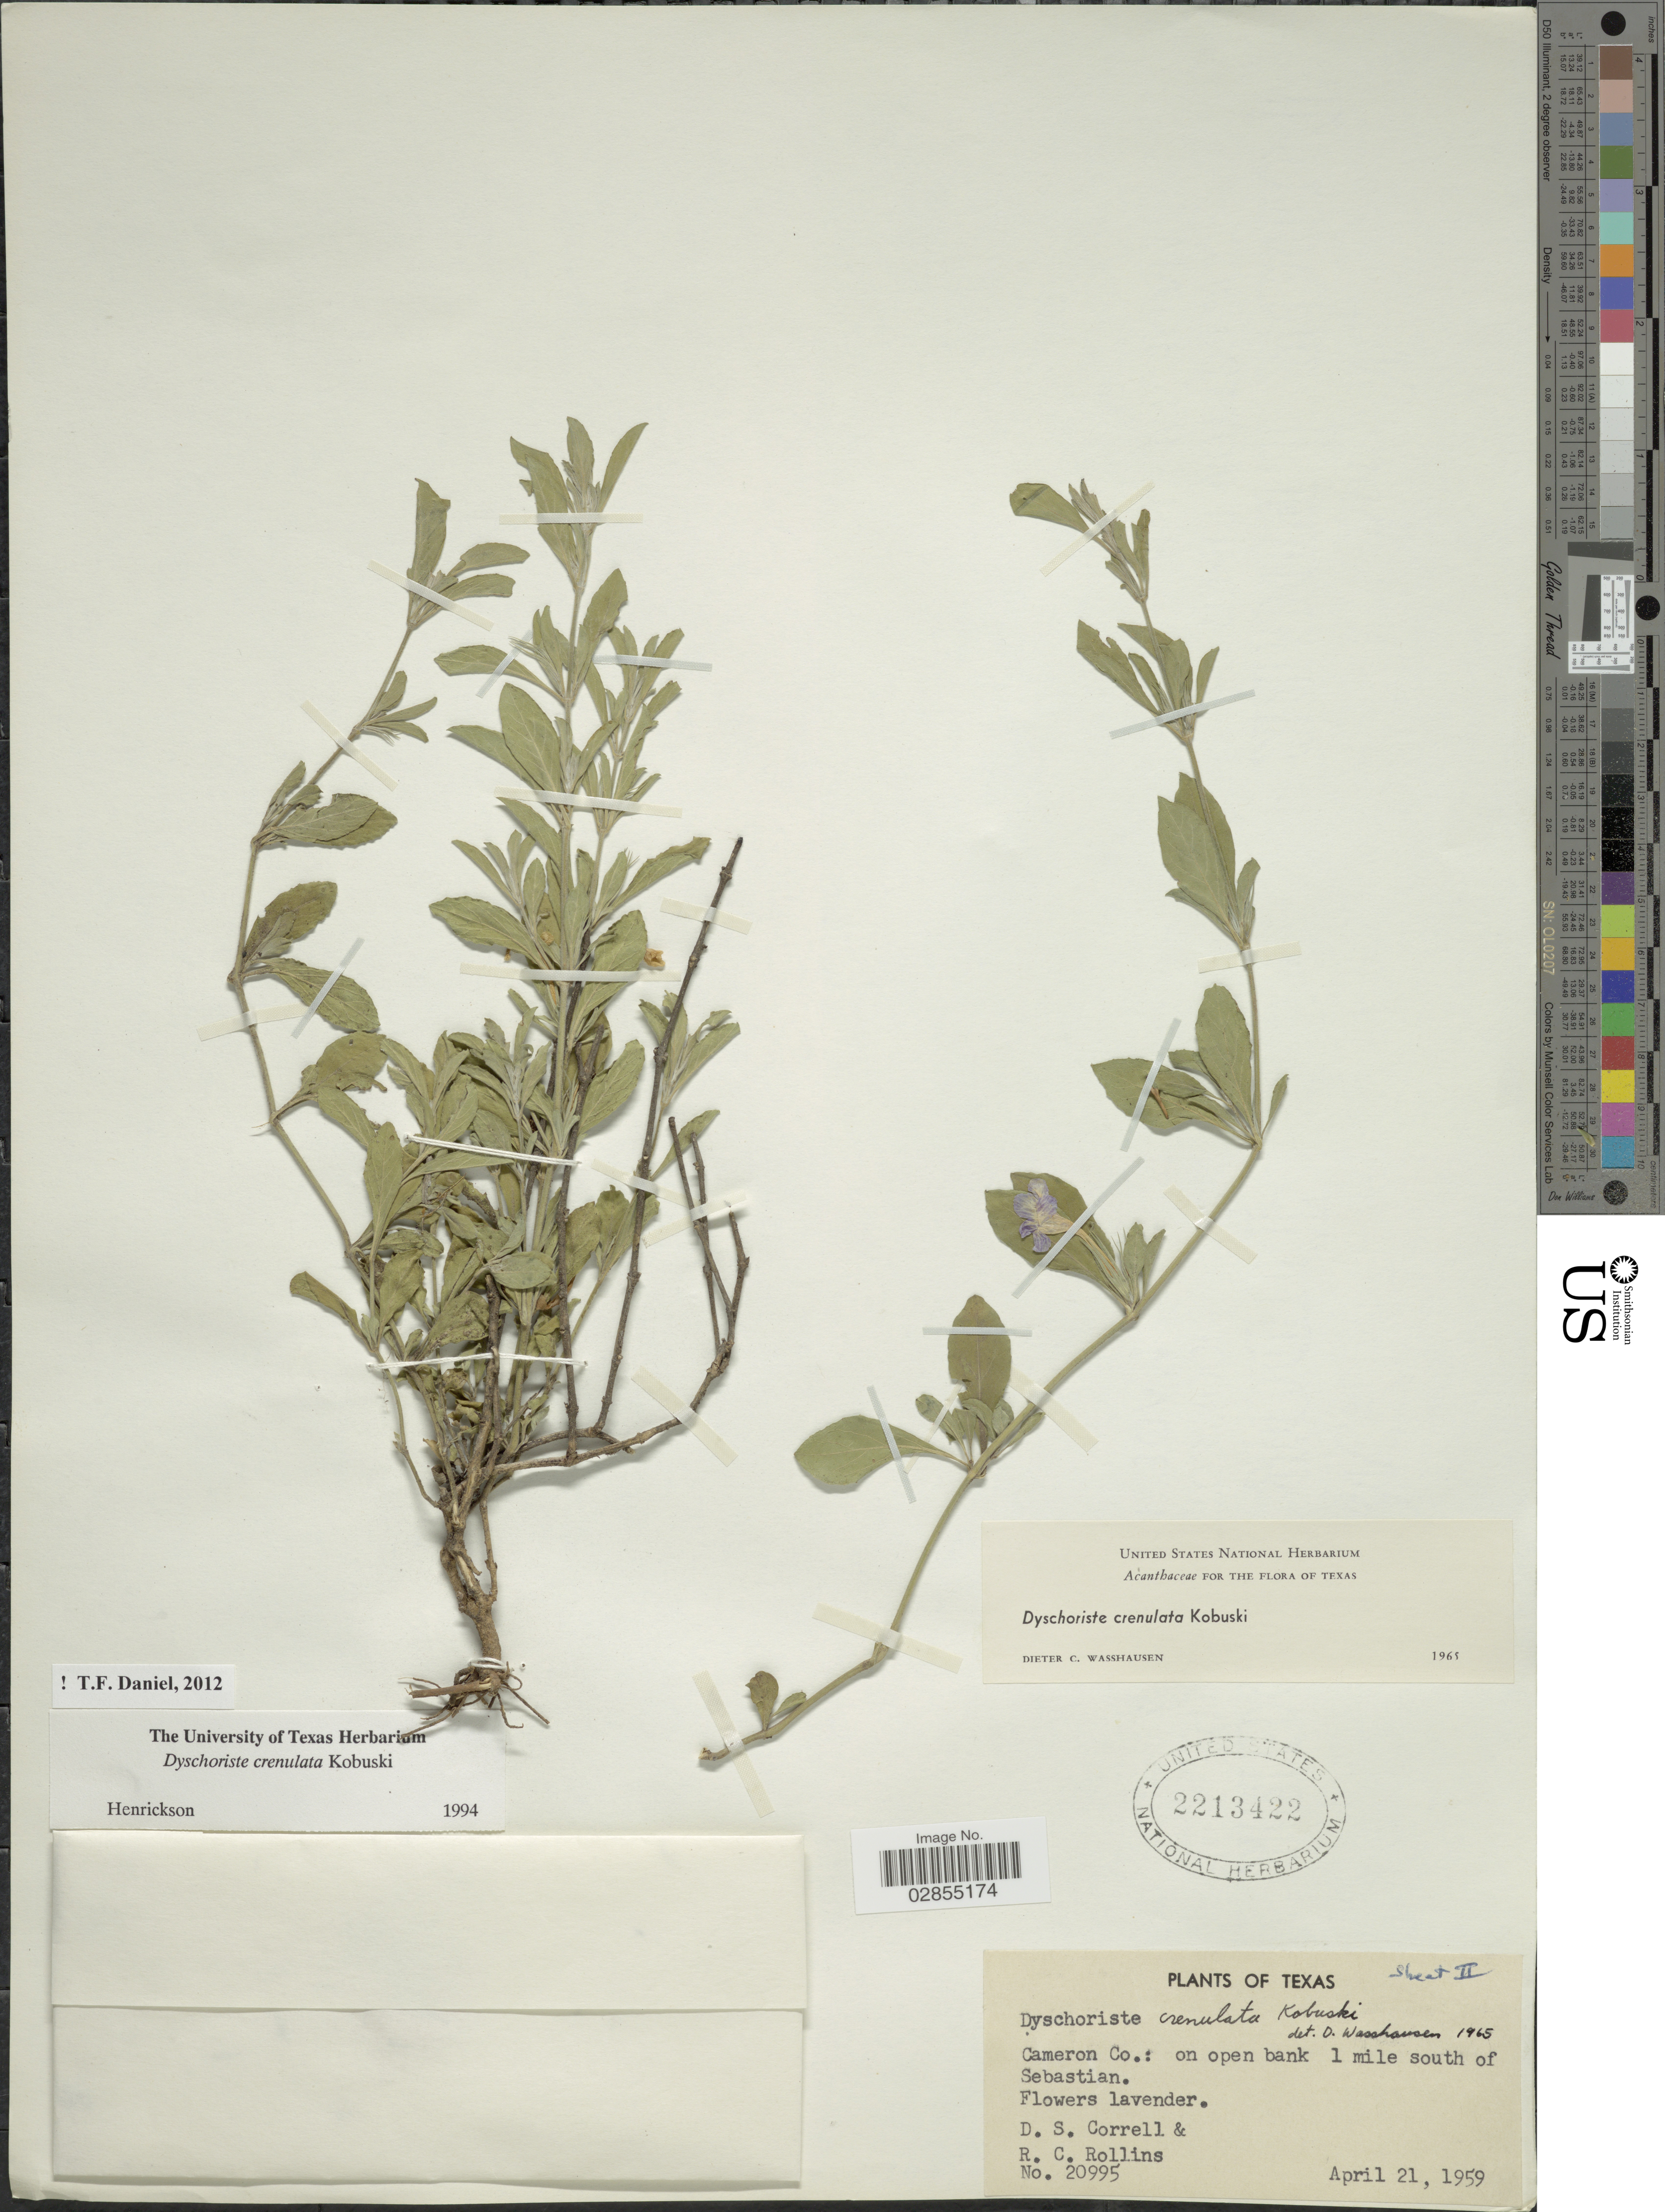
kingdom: Plantae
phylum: Tracheophyta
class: Magnoliopsida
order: Lamiales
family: Acanthaceae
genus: Dyschoriste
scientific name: Dyschoriste crenulata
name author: Kobuski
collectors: D. S. Correll & R. C. Rollins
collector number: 20995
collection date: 1959-04-21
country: United States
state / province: Texas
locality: Cameron Co.: on open bank 1 mile south of Sebastian.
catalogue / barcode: US 2213422